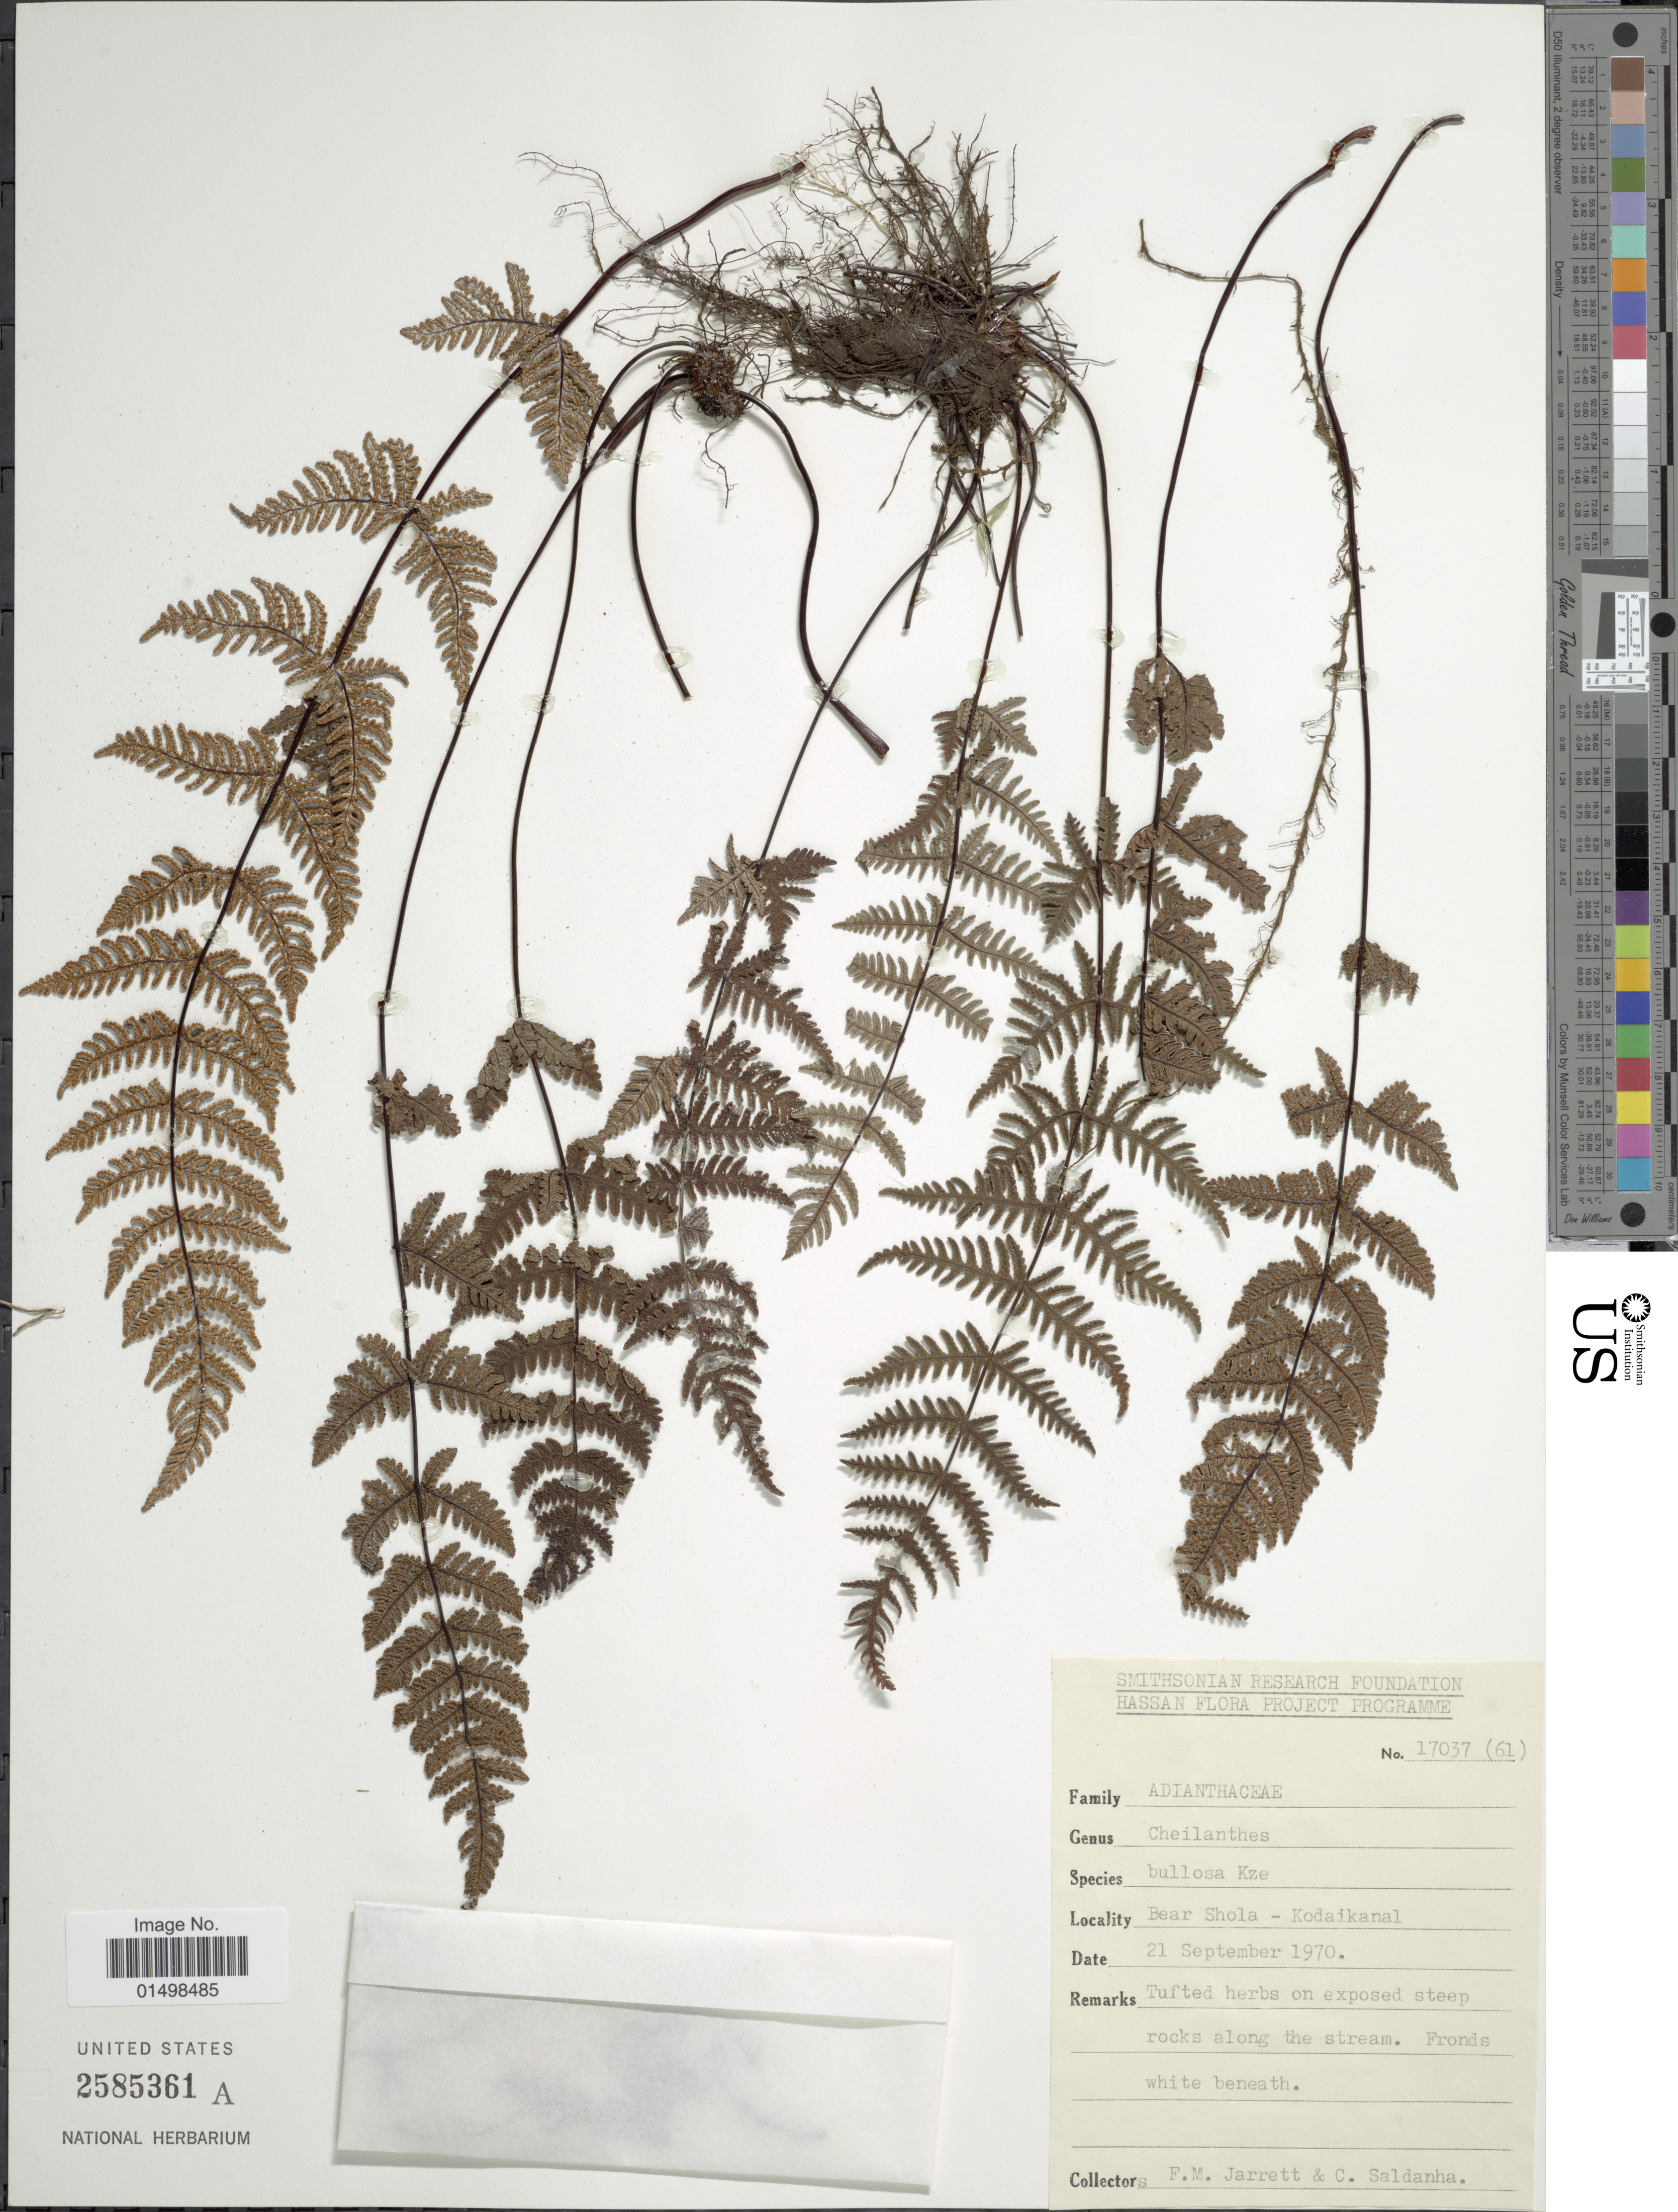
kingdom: Plantae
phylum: Tracheophyta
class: Polypodiopsida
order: Polypodiales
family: Pteridaceae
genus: Aleuritopteris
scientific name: Aleuritopteris bullosa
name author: (Kunze) Ching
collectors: F. M. Jarrett & C. Saldanha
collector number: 17037 (61)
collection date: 1970-09-21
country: India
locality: Bear Shola - Kodaikanal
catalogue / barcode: US 2585361A